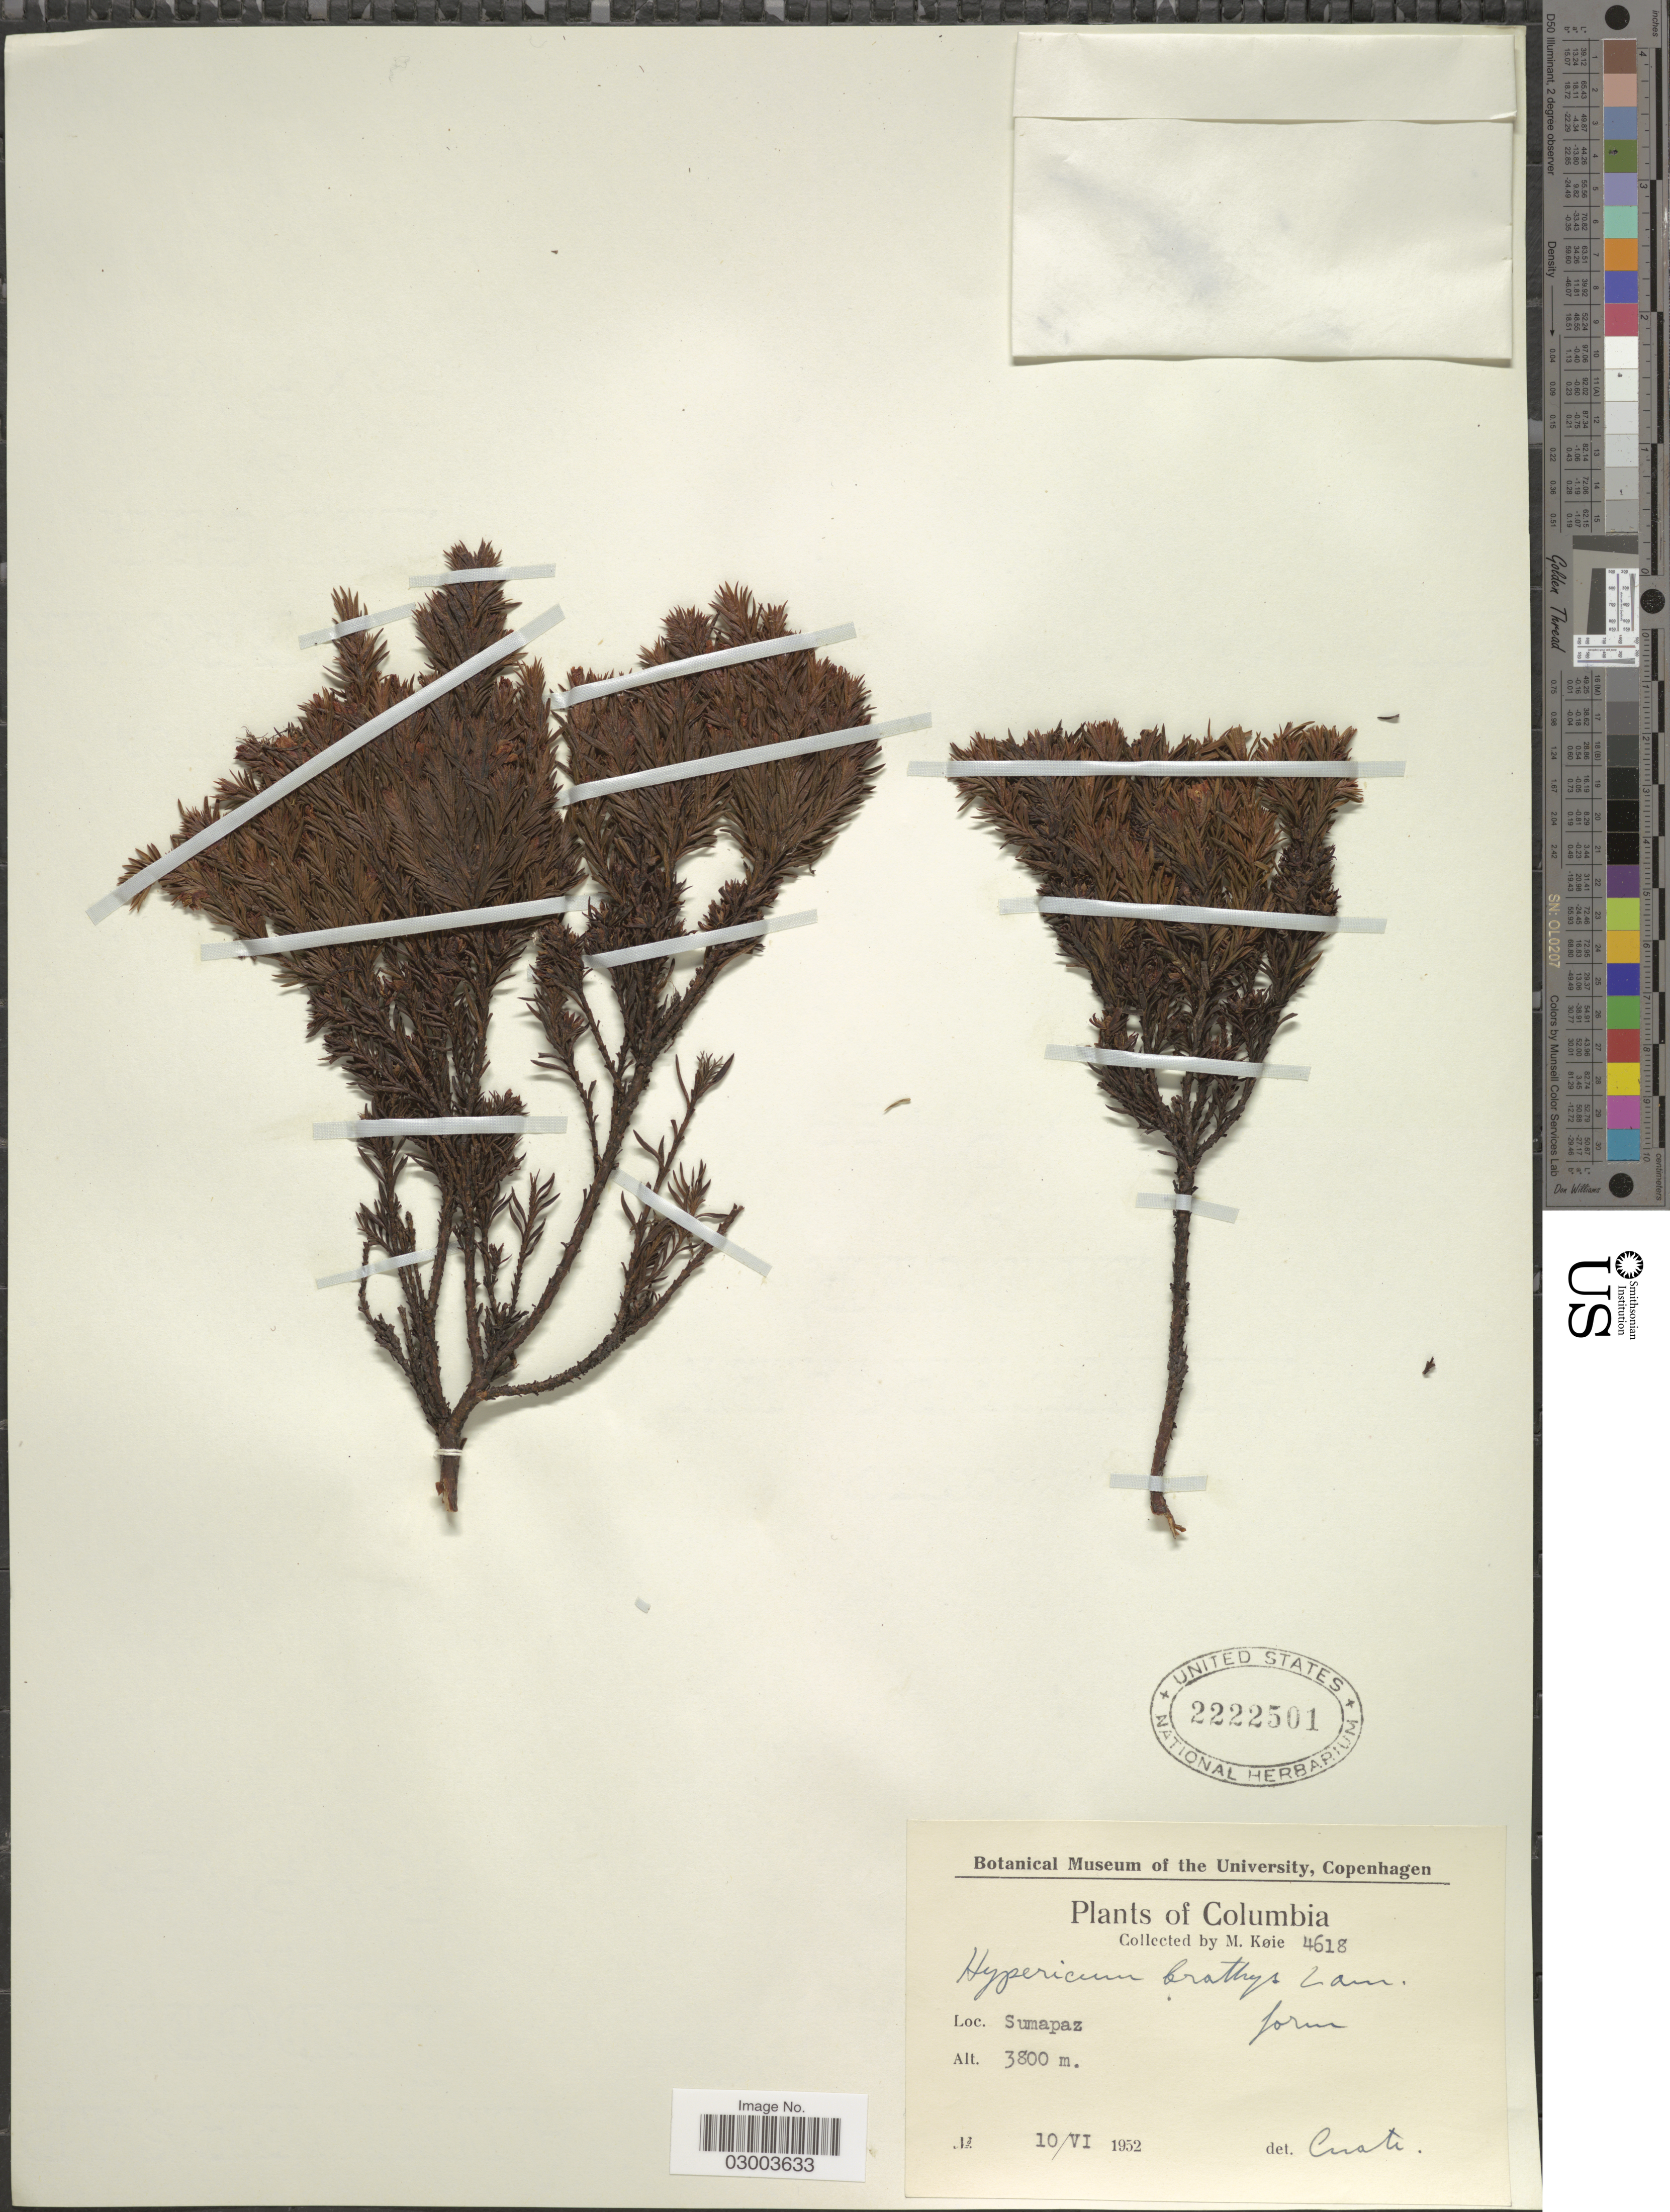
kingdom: Plantae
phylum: Tracheophyta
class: Magnoliopsida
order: Malpighiales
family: Hypericaceae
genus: Hypericum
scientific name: Hypericum juniperinum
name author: Kunth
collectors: M. Köie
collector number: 4618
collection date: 1952-06-10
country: Colombia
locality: Sumapaz.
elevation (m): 3800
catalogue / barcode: US 2222501